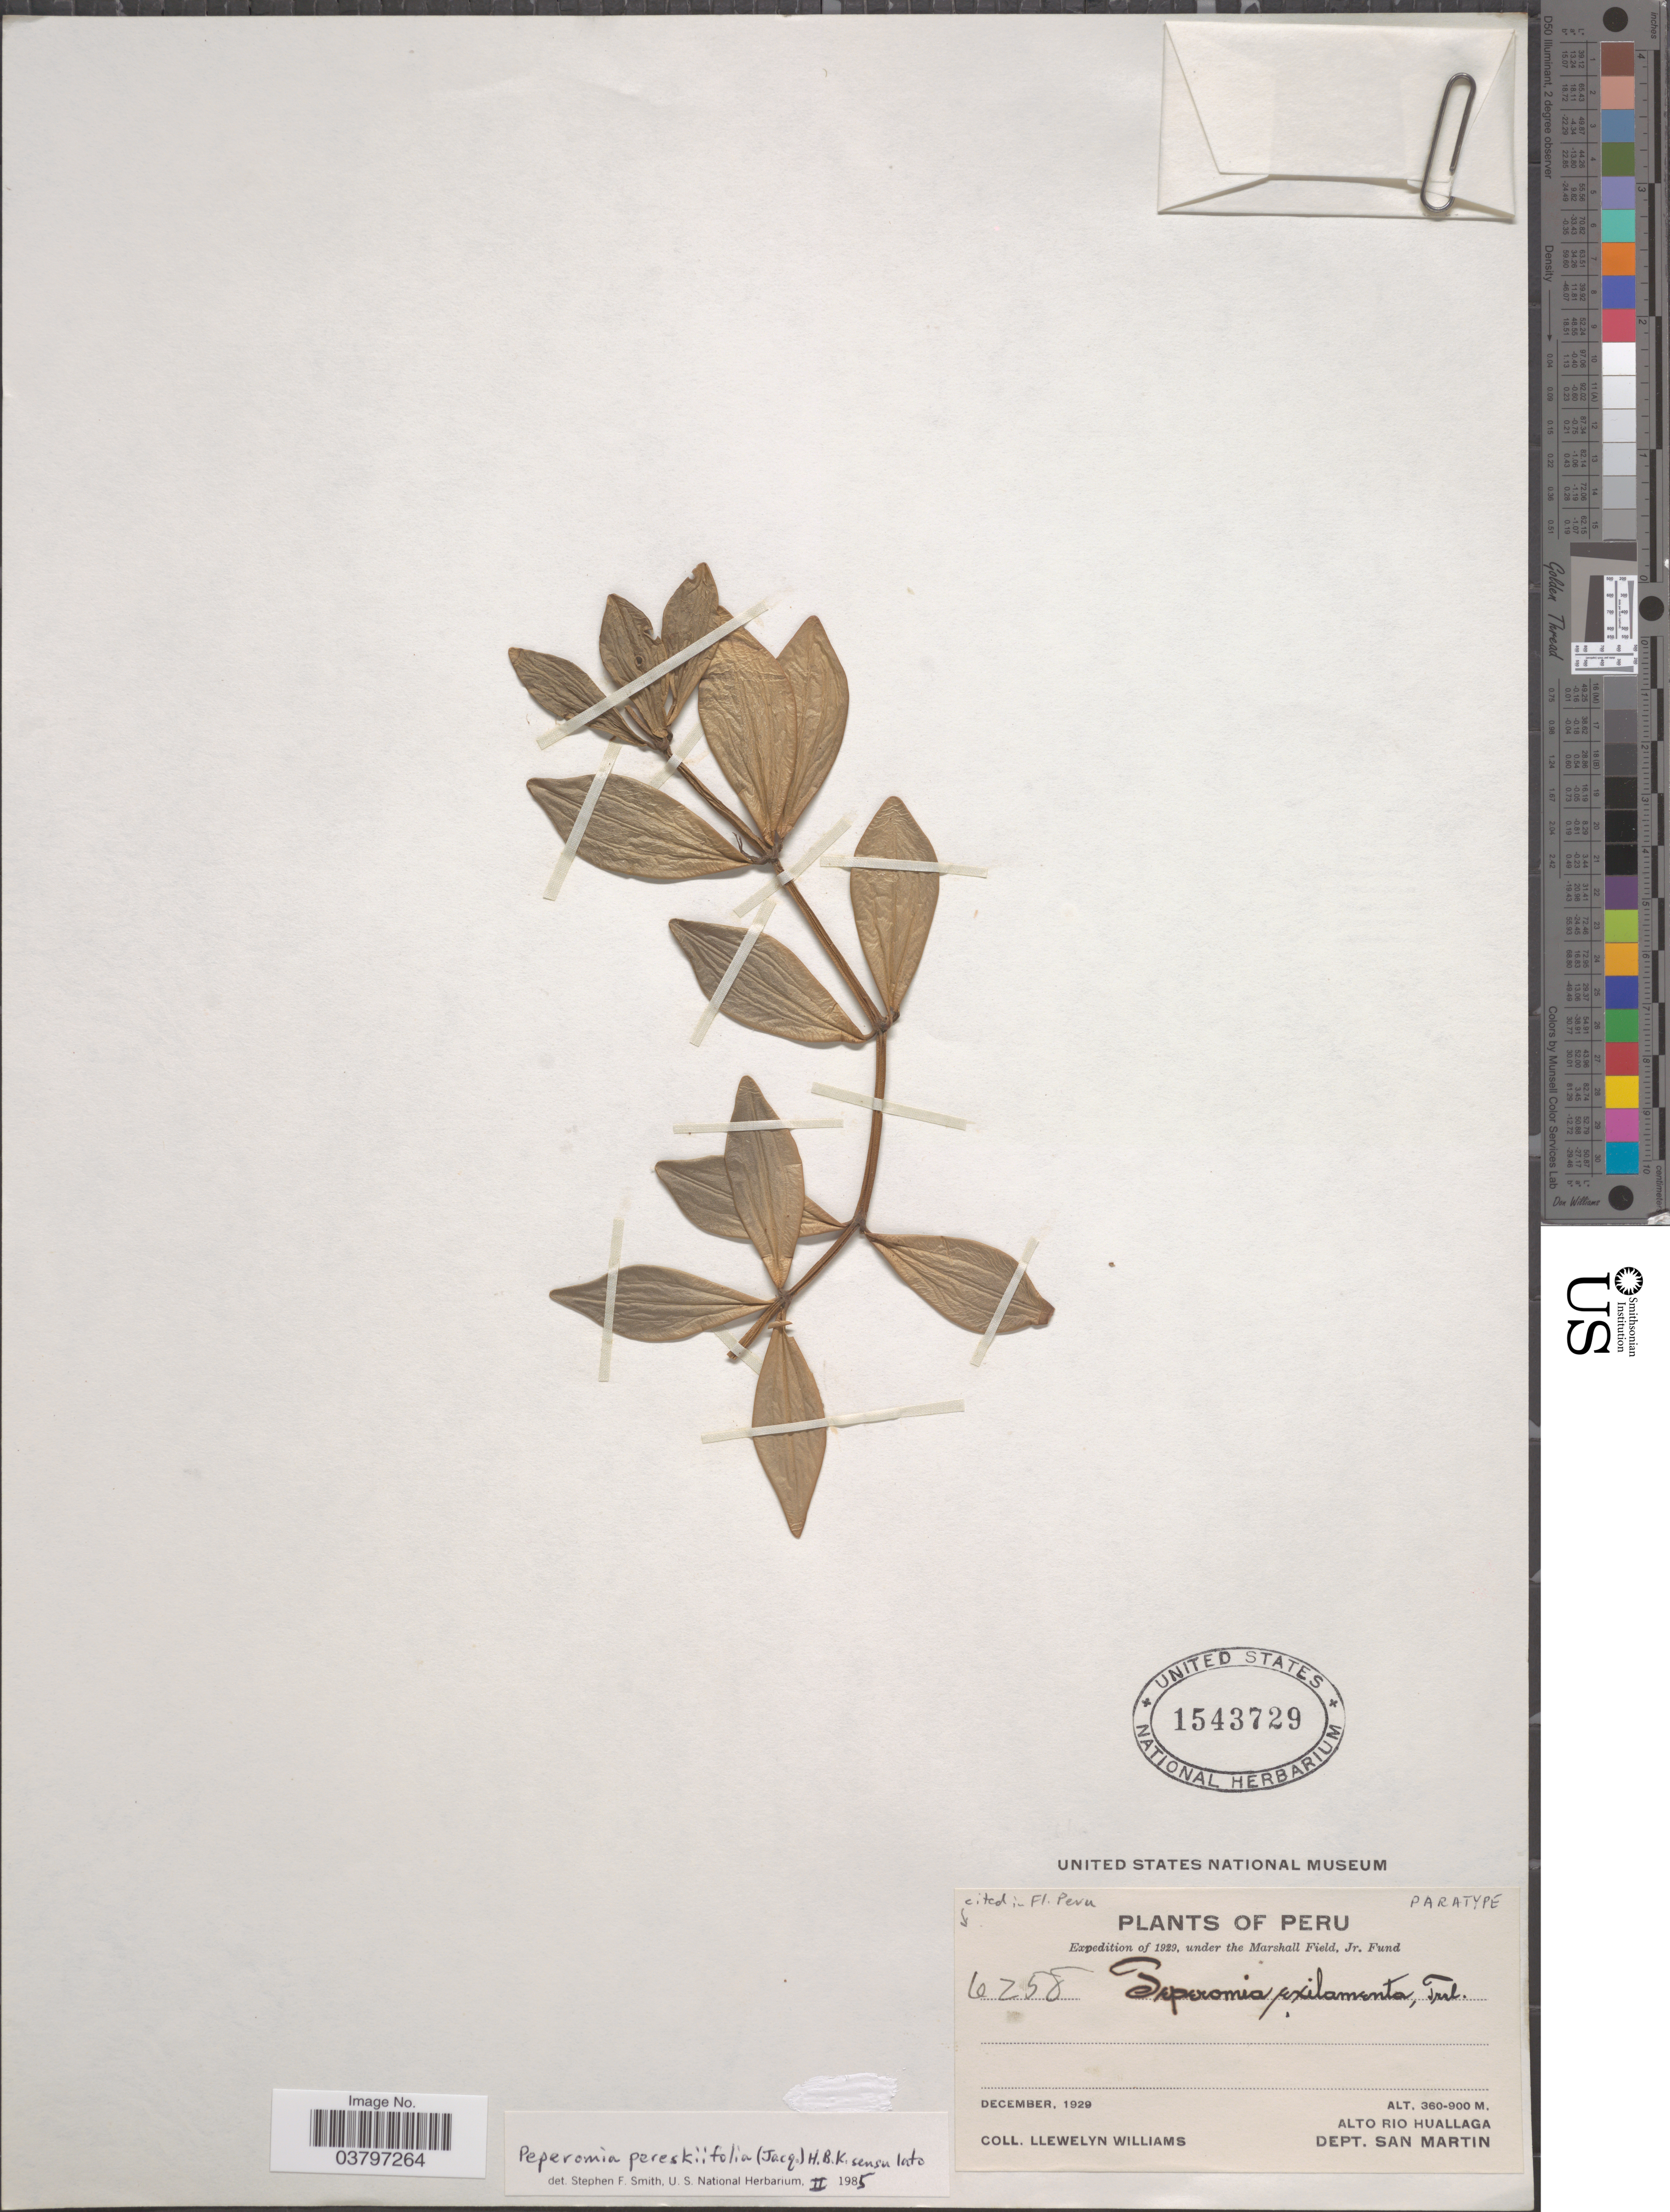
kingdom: Plantae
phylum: Tracheophyta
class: Magnoliopsida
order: Piperales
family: Piperaceae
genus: Peperomia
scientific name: Peperomia exilamenta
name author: Trel.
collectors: Ll. Williams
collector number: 6258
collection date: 1929-12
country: Peru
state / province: San Martín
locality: Alto Rio Huallaga. Dept. San Martin.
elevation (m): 360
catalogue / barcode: US 1543729